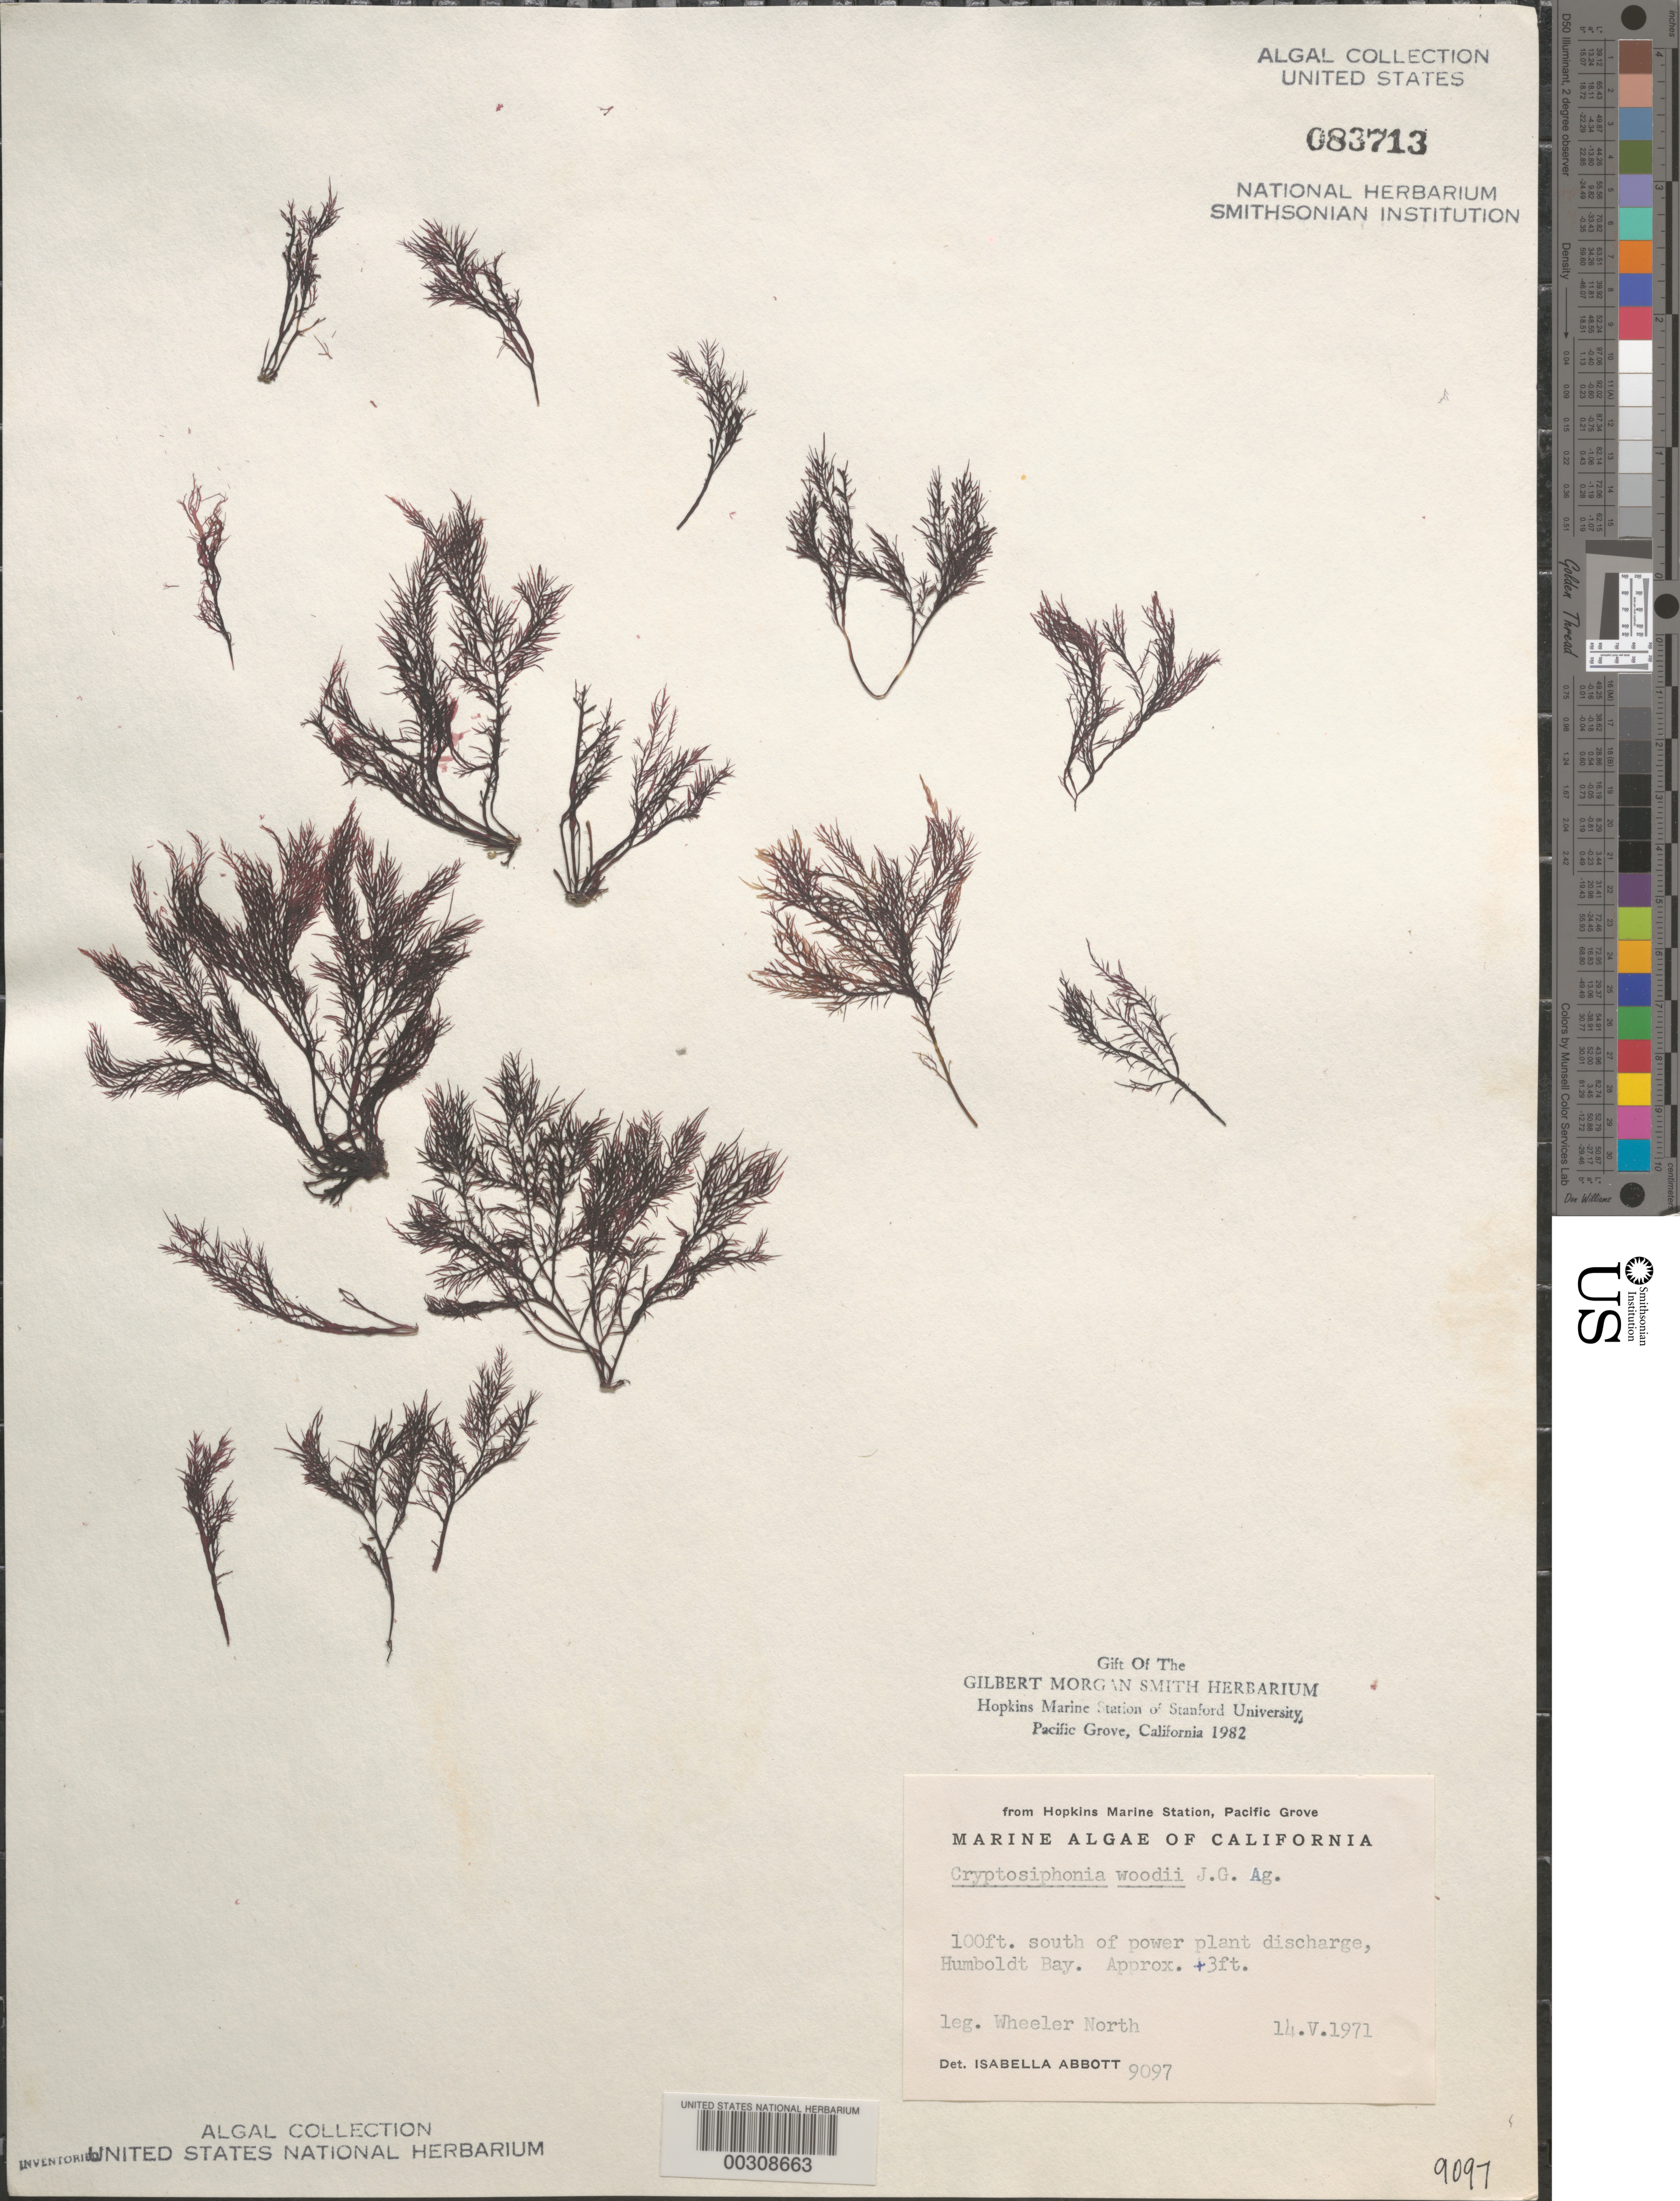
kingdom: Plantae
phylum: Rhodophyta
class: Florideophyceae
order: Gigartinales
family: Dumontiaceae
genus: Cryptosiphonia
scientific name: Cryptosiphonia woodii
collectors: W. North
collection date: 1971-05-14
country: United States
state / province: California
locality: South of power plant discharge, Humboldt Bay.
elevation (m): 30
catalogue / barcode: US 83713